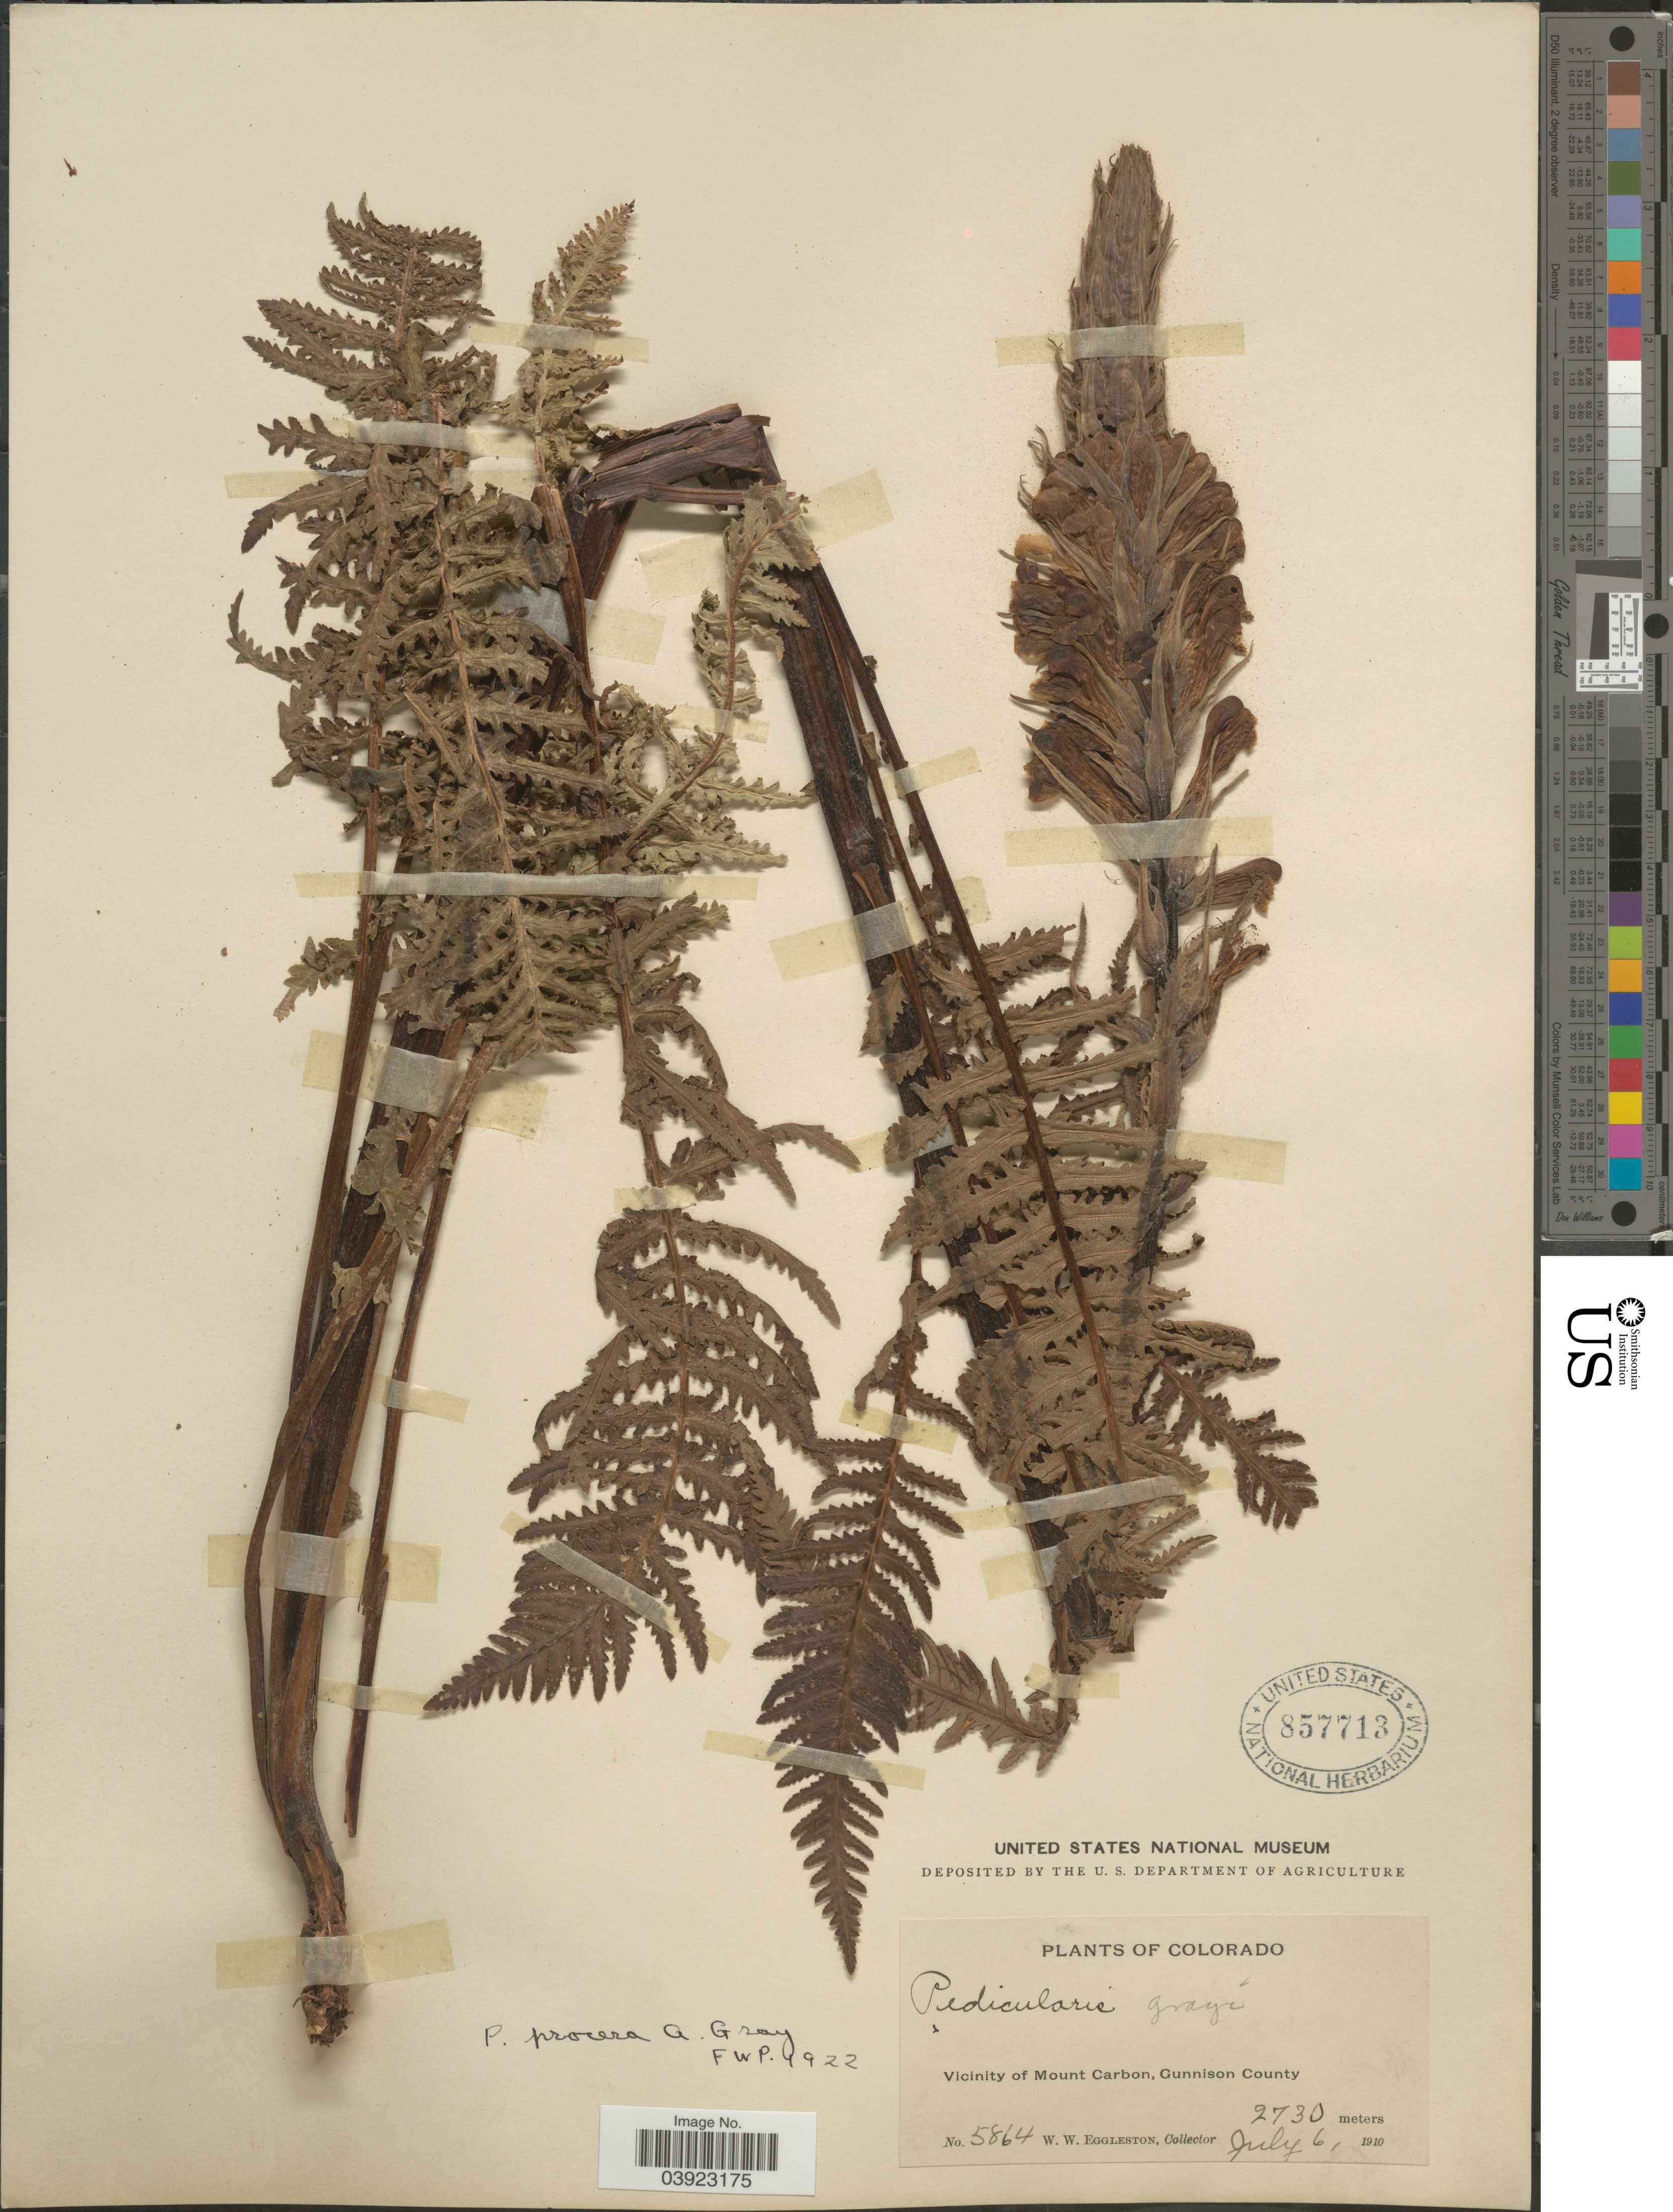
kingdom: Plantae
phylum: Tracheophyta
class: Magnoliopsida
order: Lamiales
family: Orobanchaceae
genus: Pedicularis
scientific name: Pedicularis procera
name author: A. Gray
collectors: W. W. Eggleston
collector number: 5864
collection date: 1910-07-06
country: United States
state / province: Colorado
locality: Vicinity of Mount Carbon, Gunnison County.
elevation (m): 2730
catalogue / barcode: US 857713